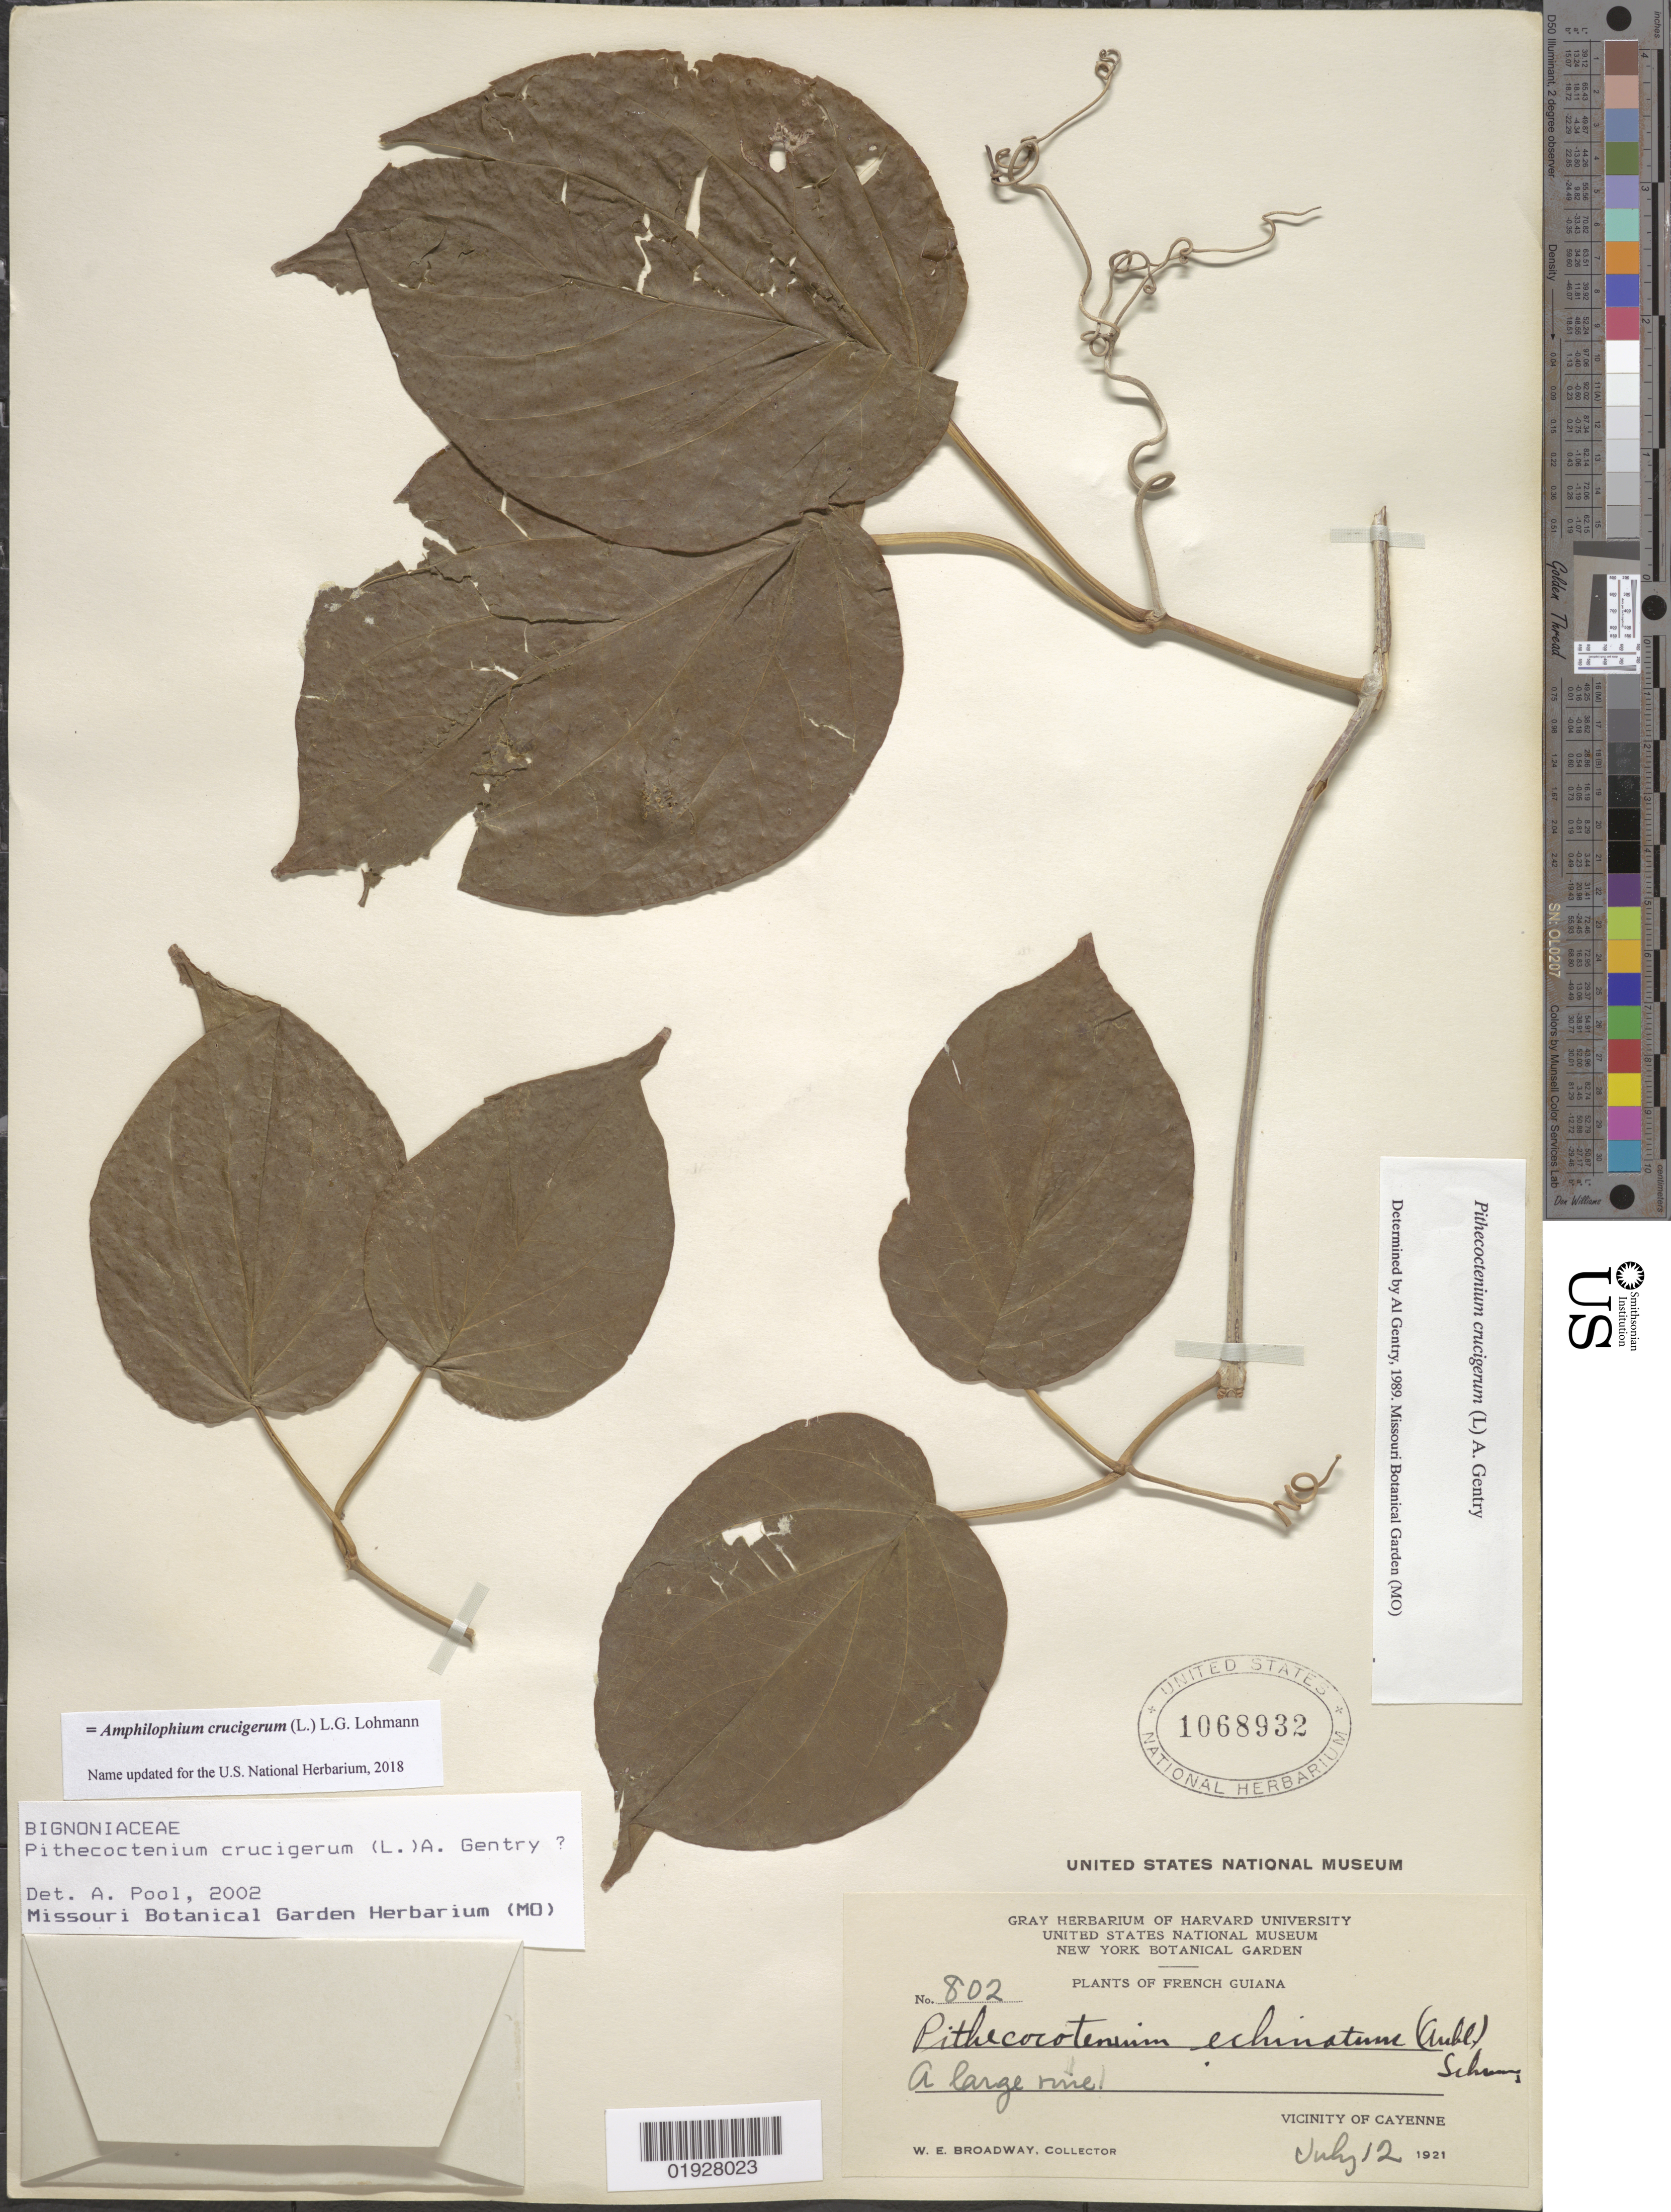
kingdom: Plantae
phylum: Tracheophyta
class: Magnoliopsida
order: Lamiales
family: Bignoniaceae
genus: Amphilophium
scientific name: Amphilophium crucigerum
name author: (L.) L.G. Lohmann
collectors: W. E. Broadway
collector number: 802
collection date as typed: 12-Jul-21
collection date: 1921-07-12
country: French Guiana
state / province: Cayenne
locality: Cayenne, vic.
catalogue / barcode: US 1068932